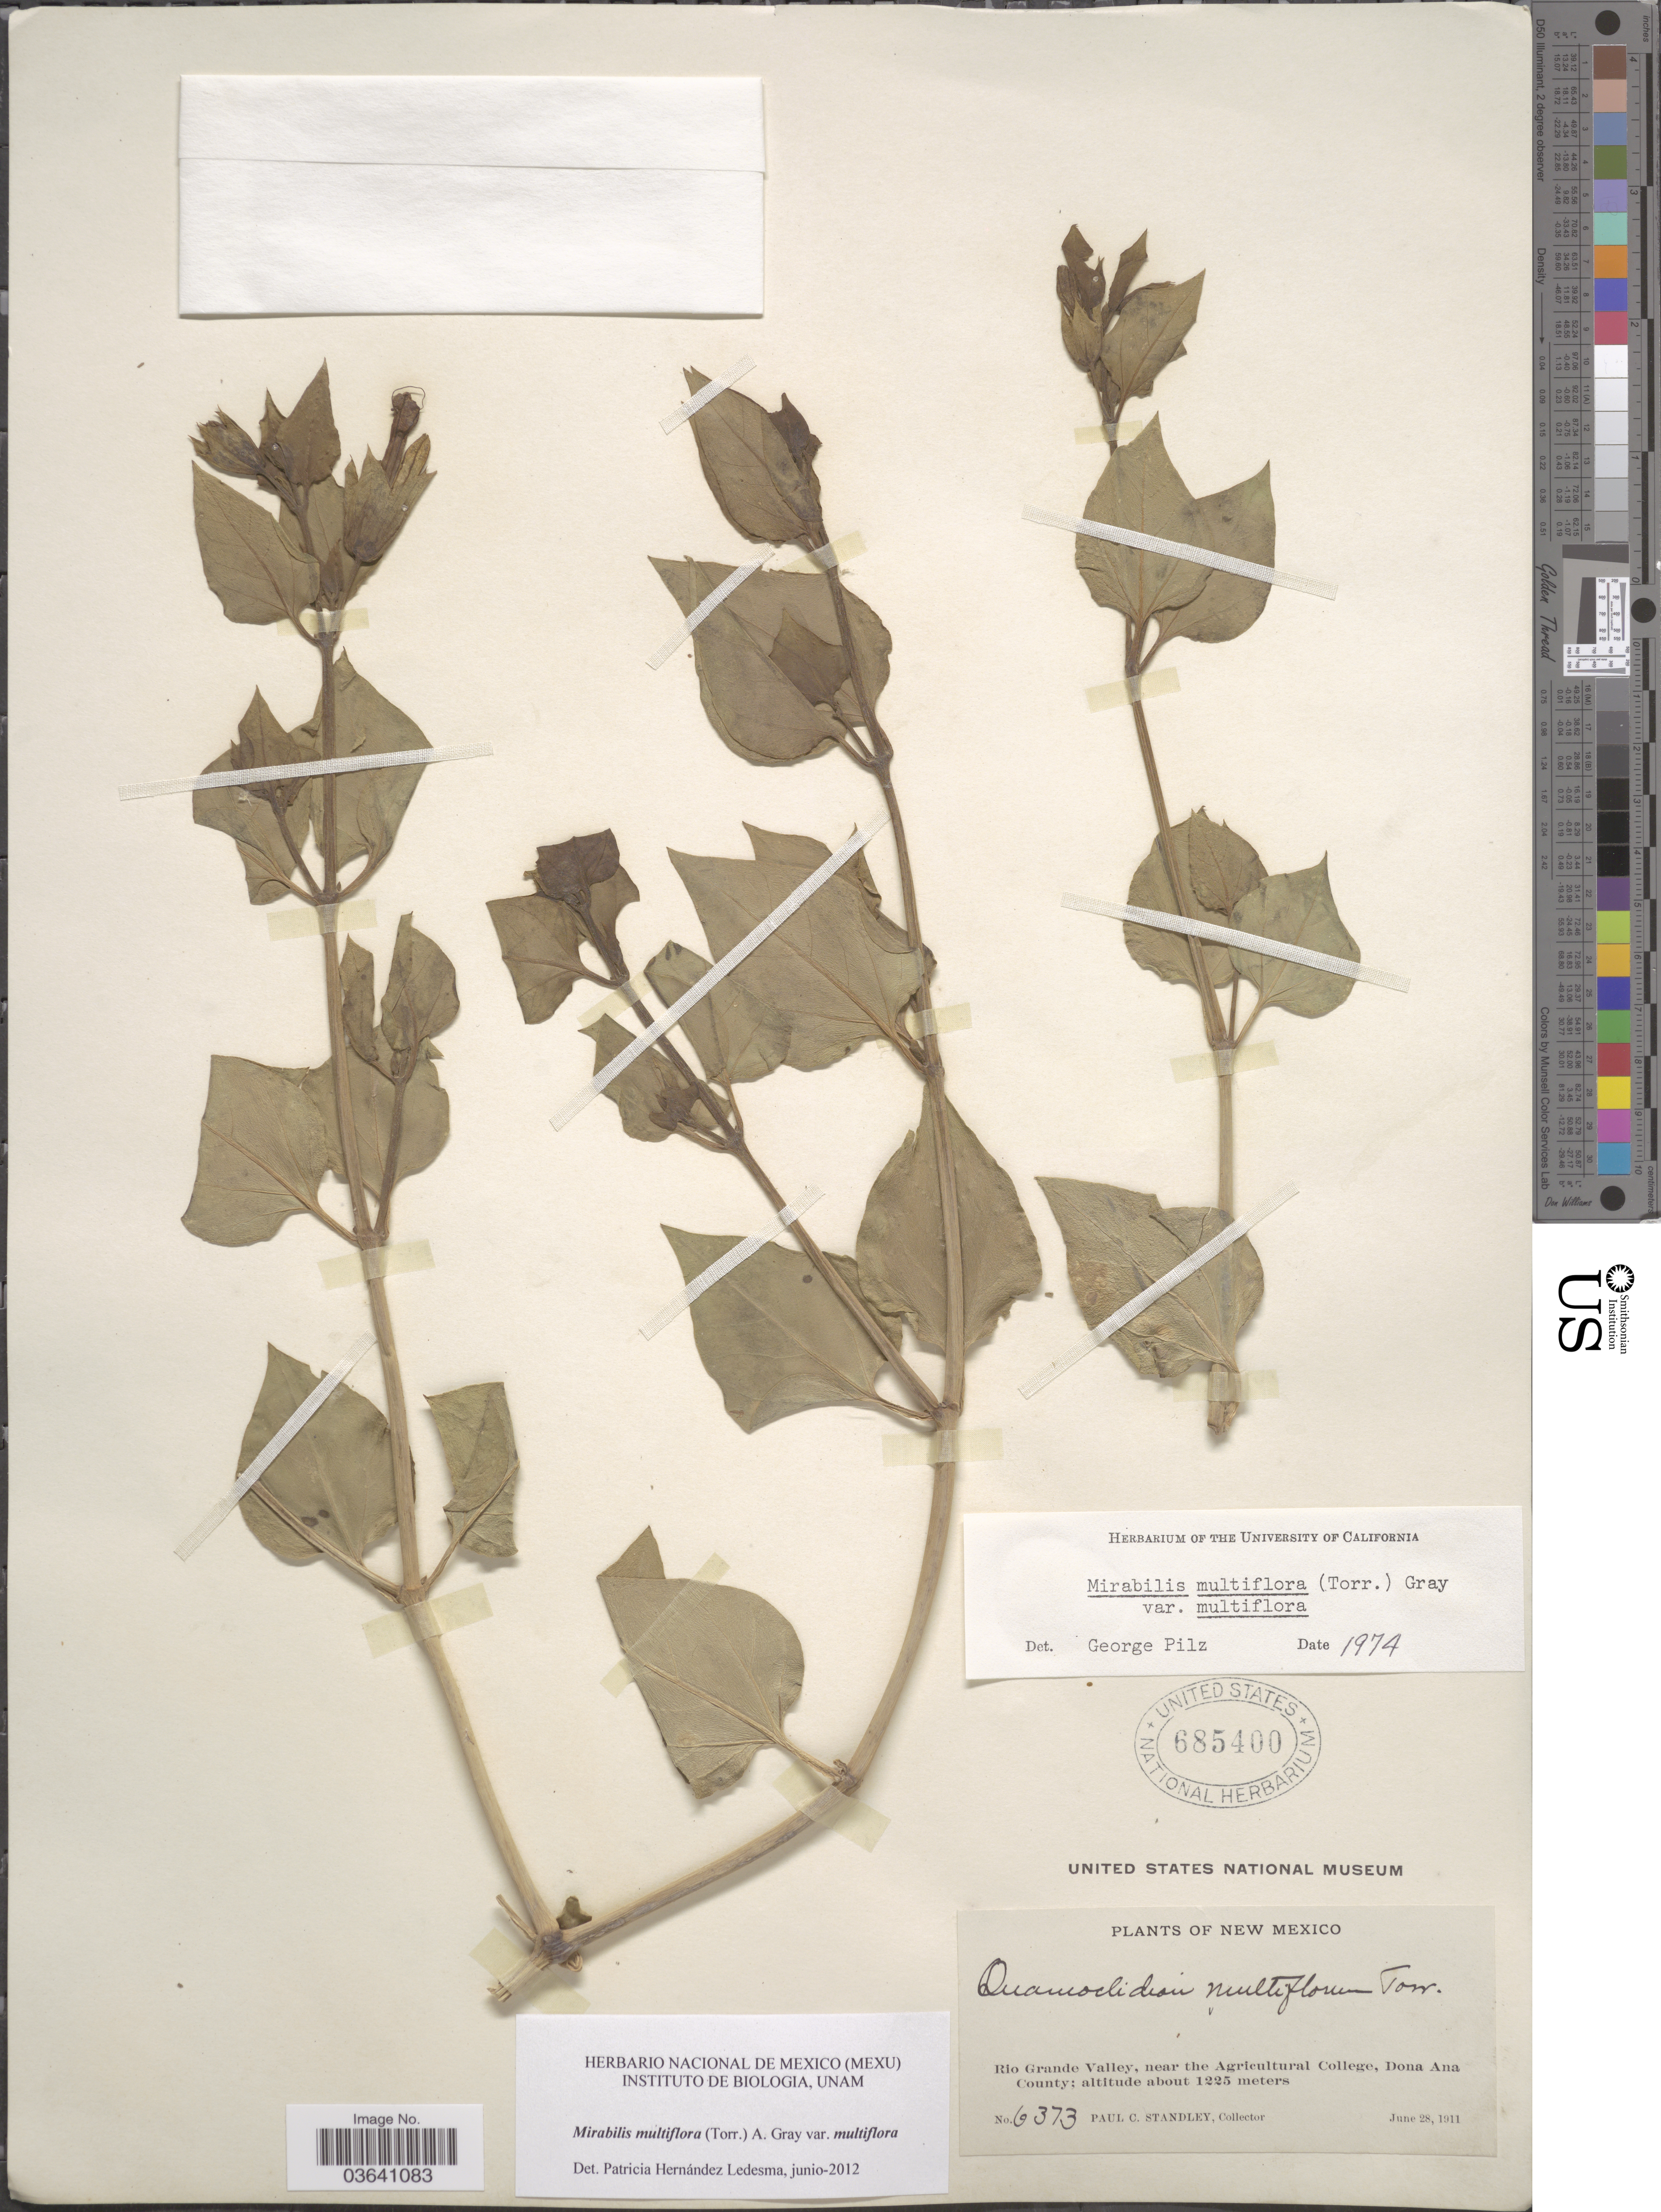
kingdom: Plantae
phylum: Tracheophyta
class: Magnoliopsida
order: Caryophyllales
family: Nyctaginaceae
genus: Mirabilis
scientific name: Mirabilis multiflora var. multiflora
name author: (Torr.) A. Gray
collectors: P. C. Standley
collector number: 6373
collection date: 1911-06-28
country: United States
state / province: New Mexico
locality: Rio Grande Valley, near the Agricultural College, Dona Ana County.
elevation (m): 1225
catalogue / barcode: US 685400